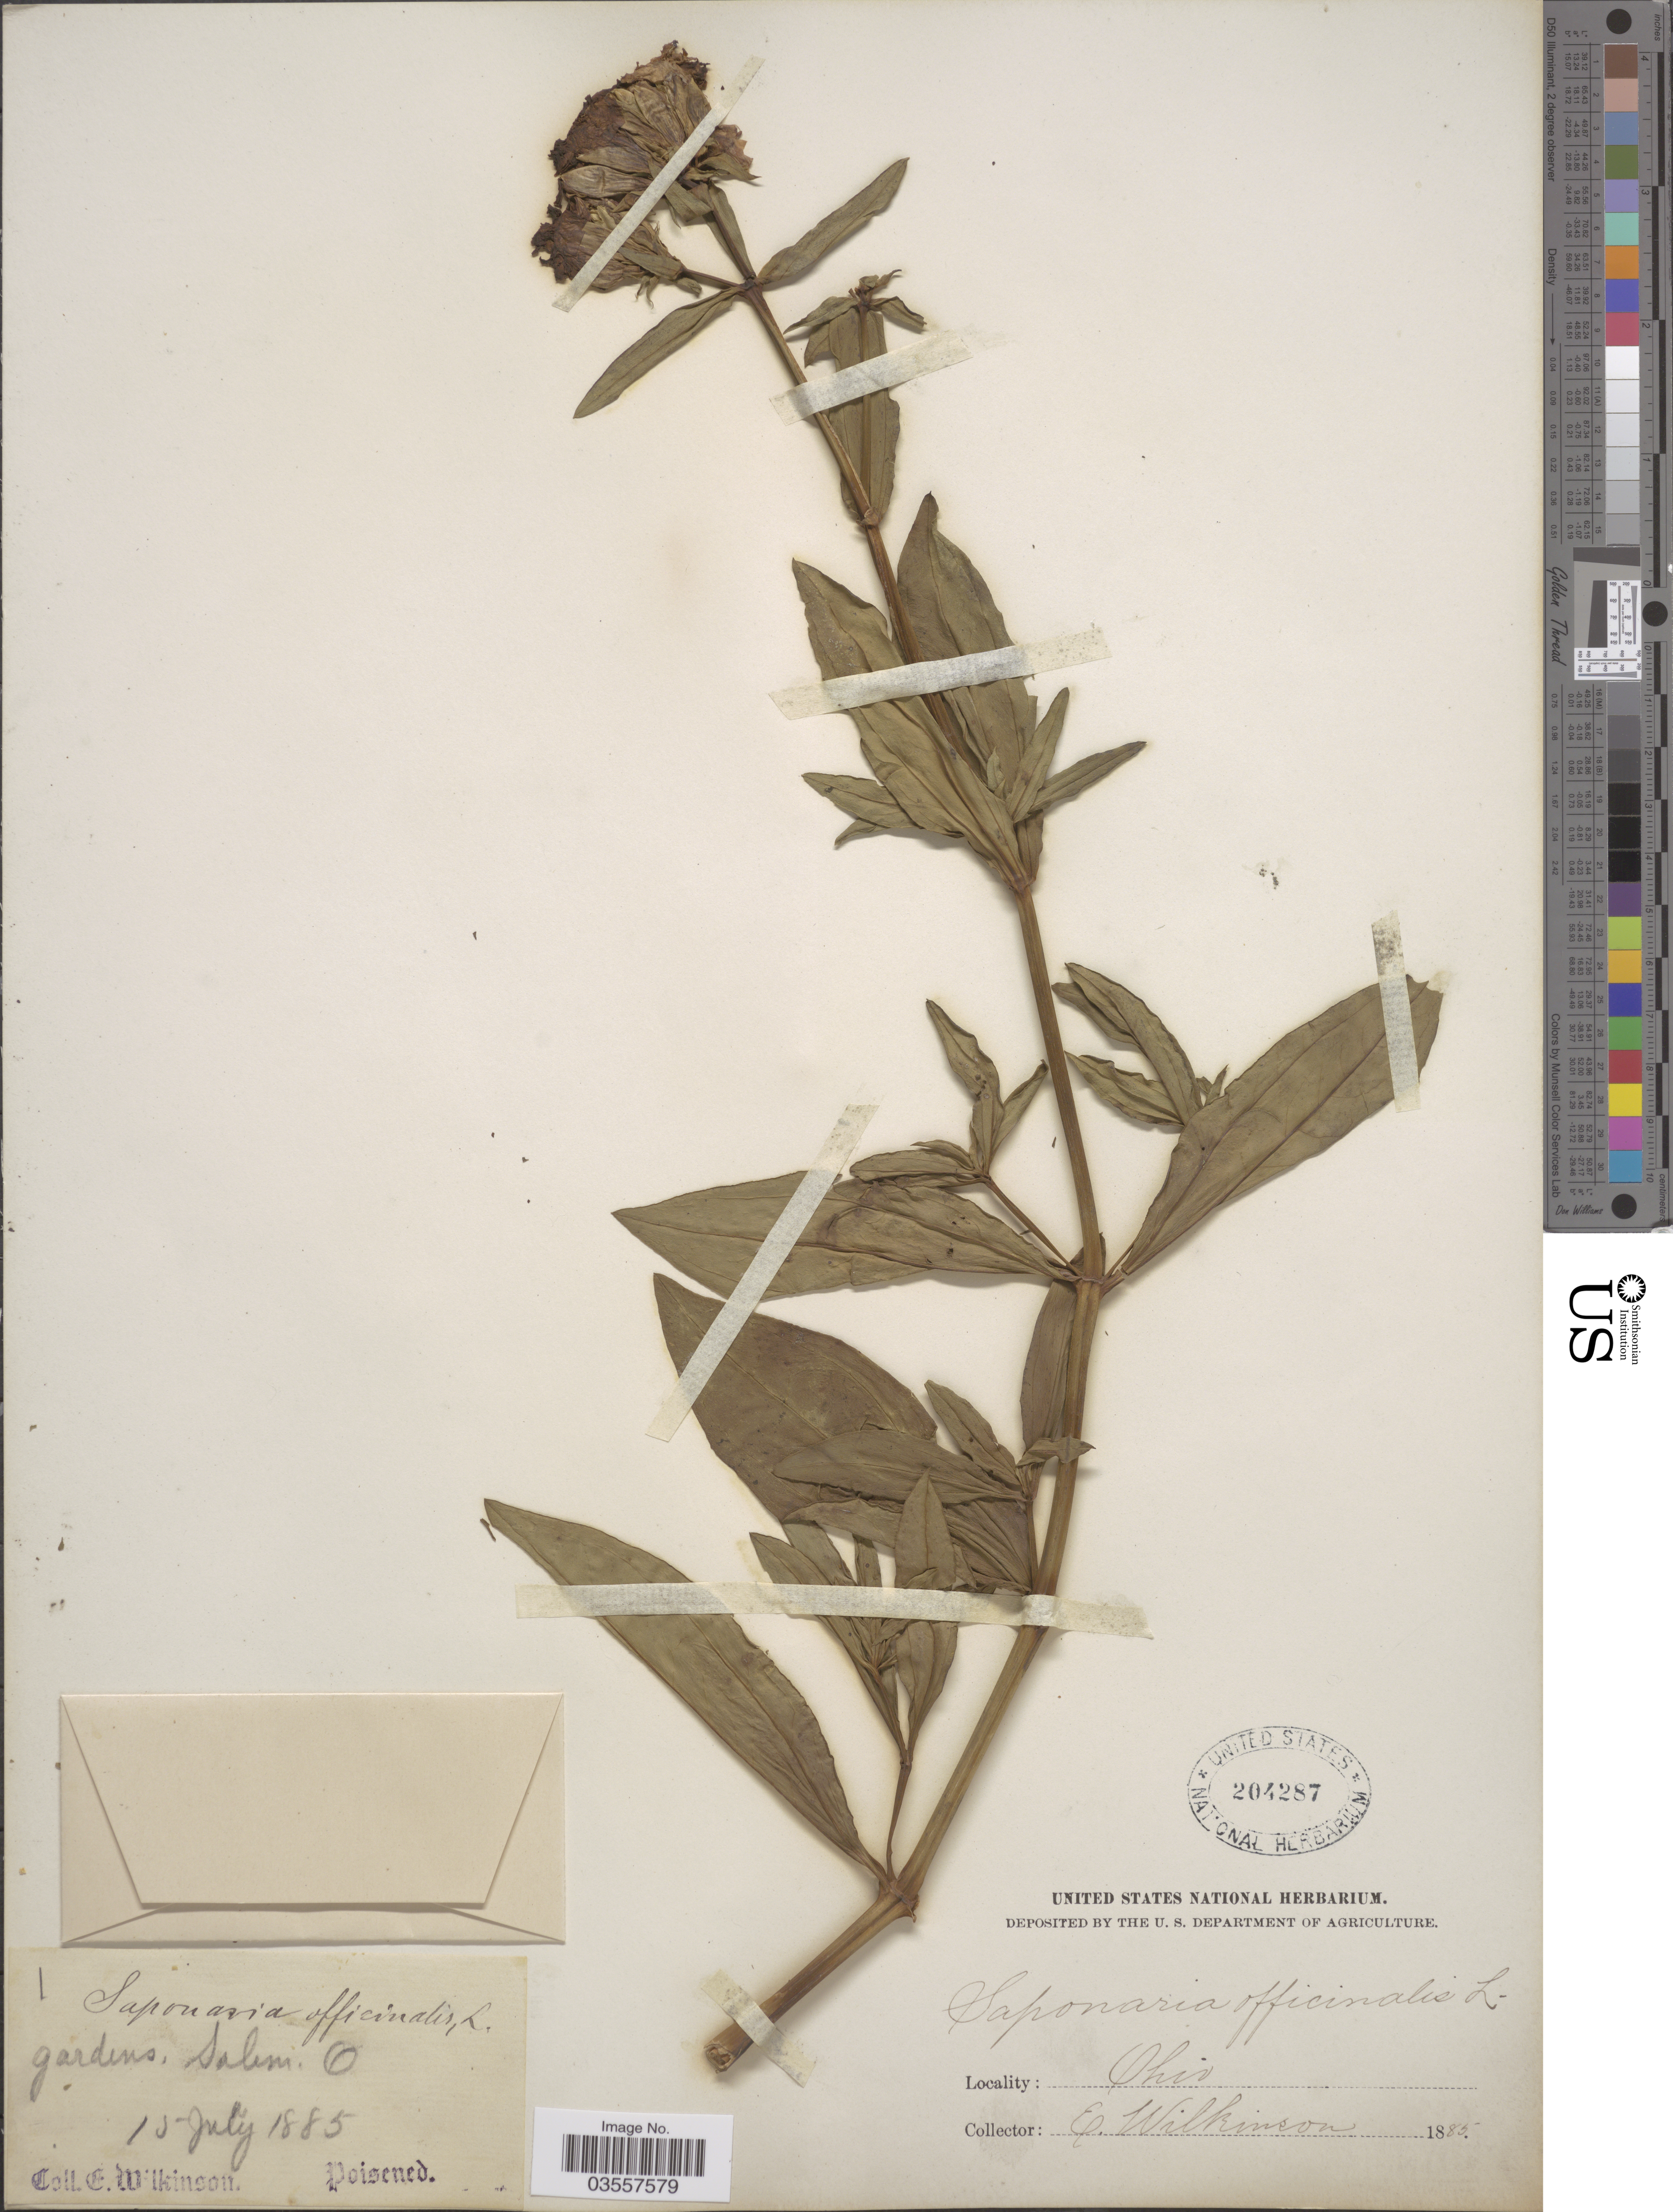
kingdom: Plantae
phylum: Tracheophyta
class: Magnoliopsida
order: Caryophyllales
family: Caryophyllaceae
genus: Saponaria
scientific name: Saponaria officinalis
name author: L.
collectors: E. Wilkinson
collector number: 1?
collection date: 1885-07-15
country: United States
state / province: Ohio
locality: Gardens, Salem.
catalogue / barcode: US 204287